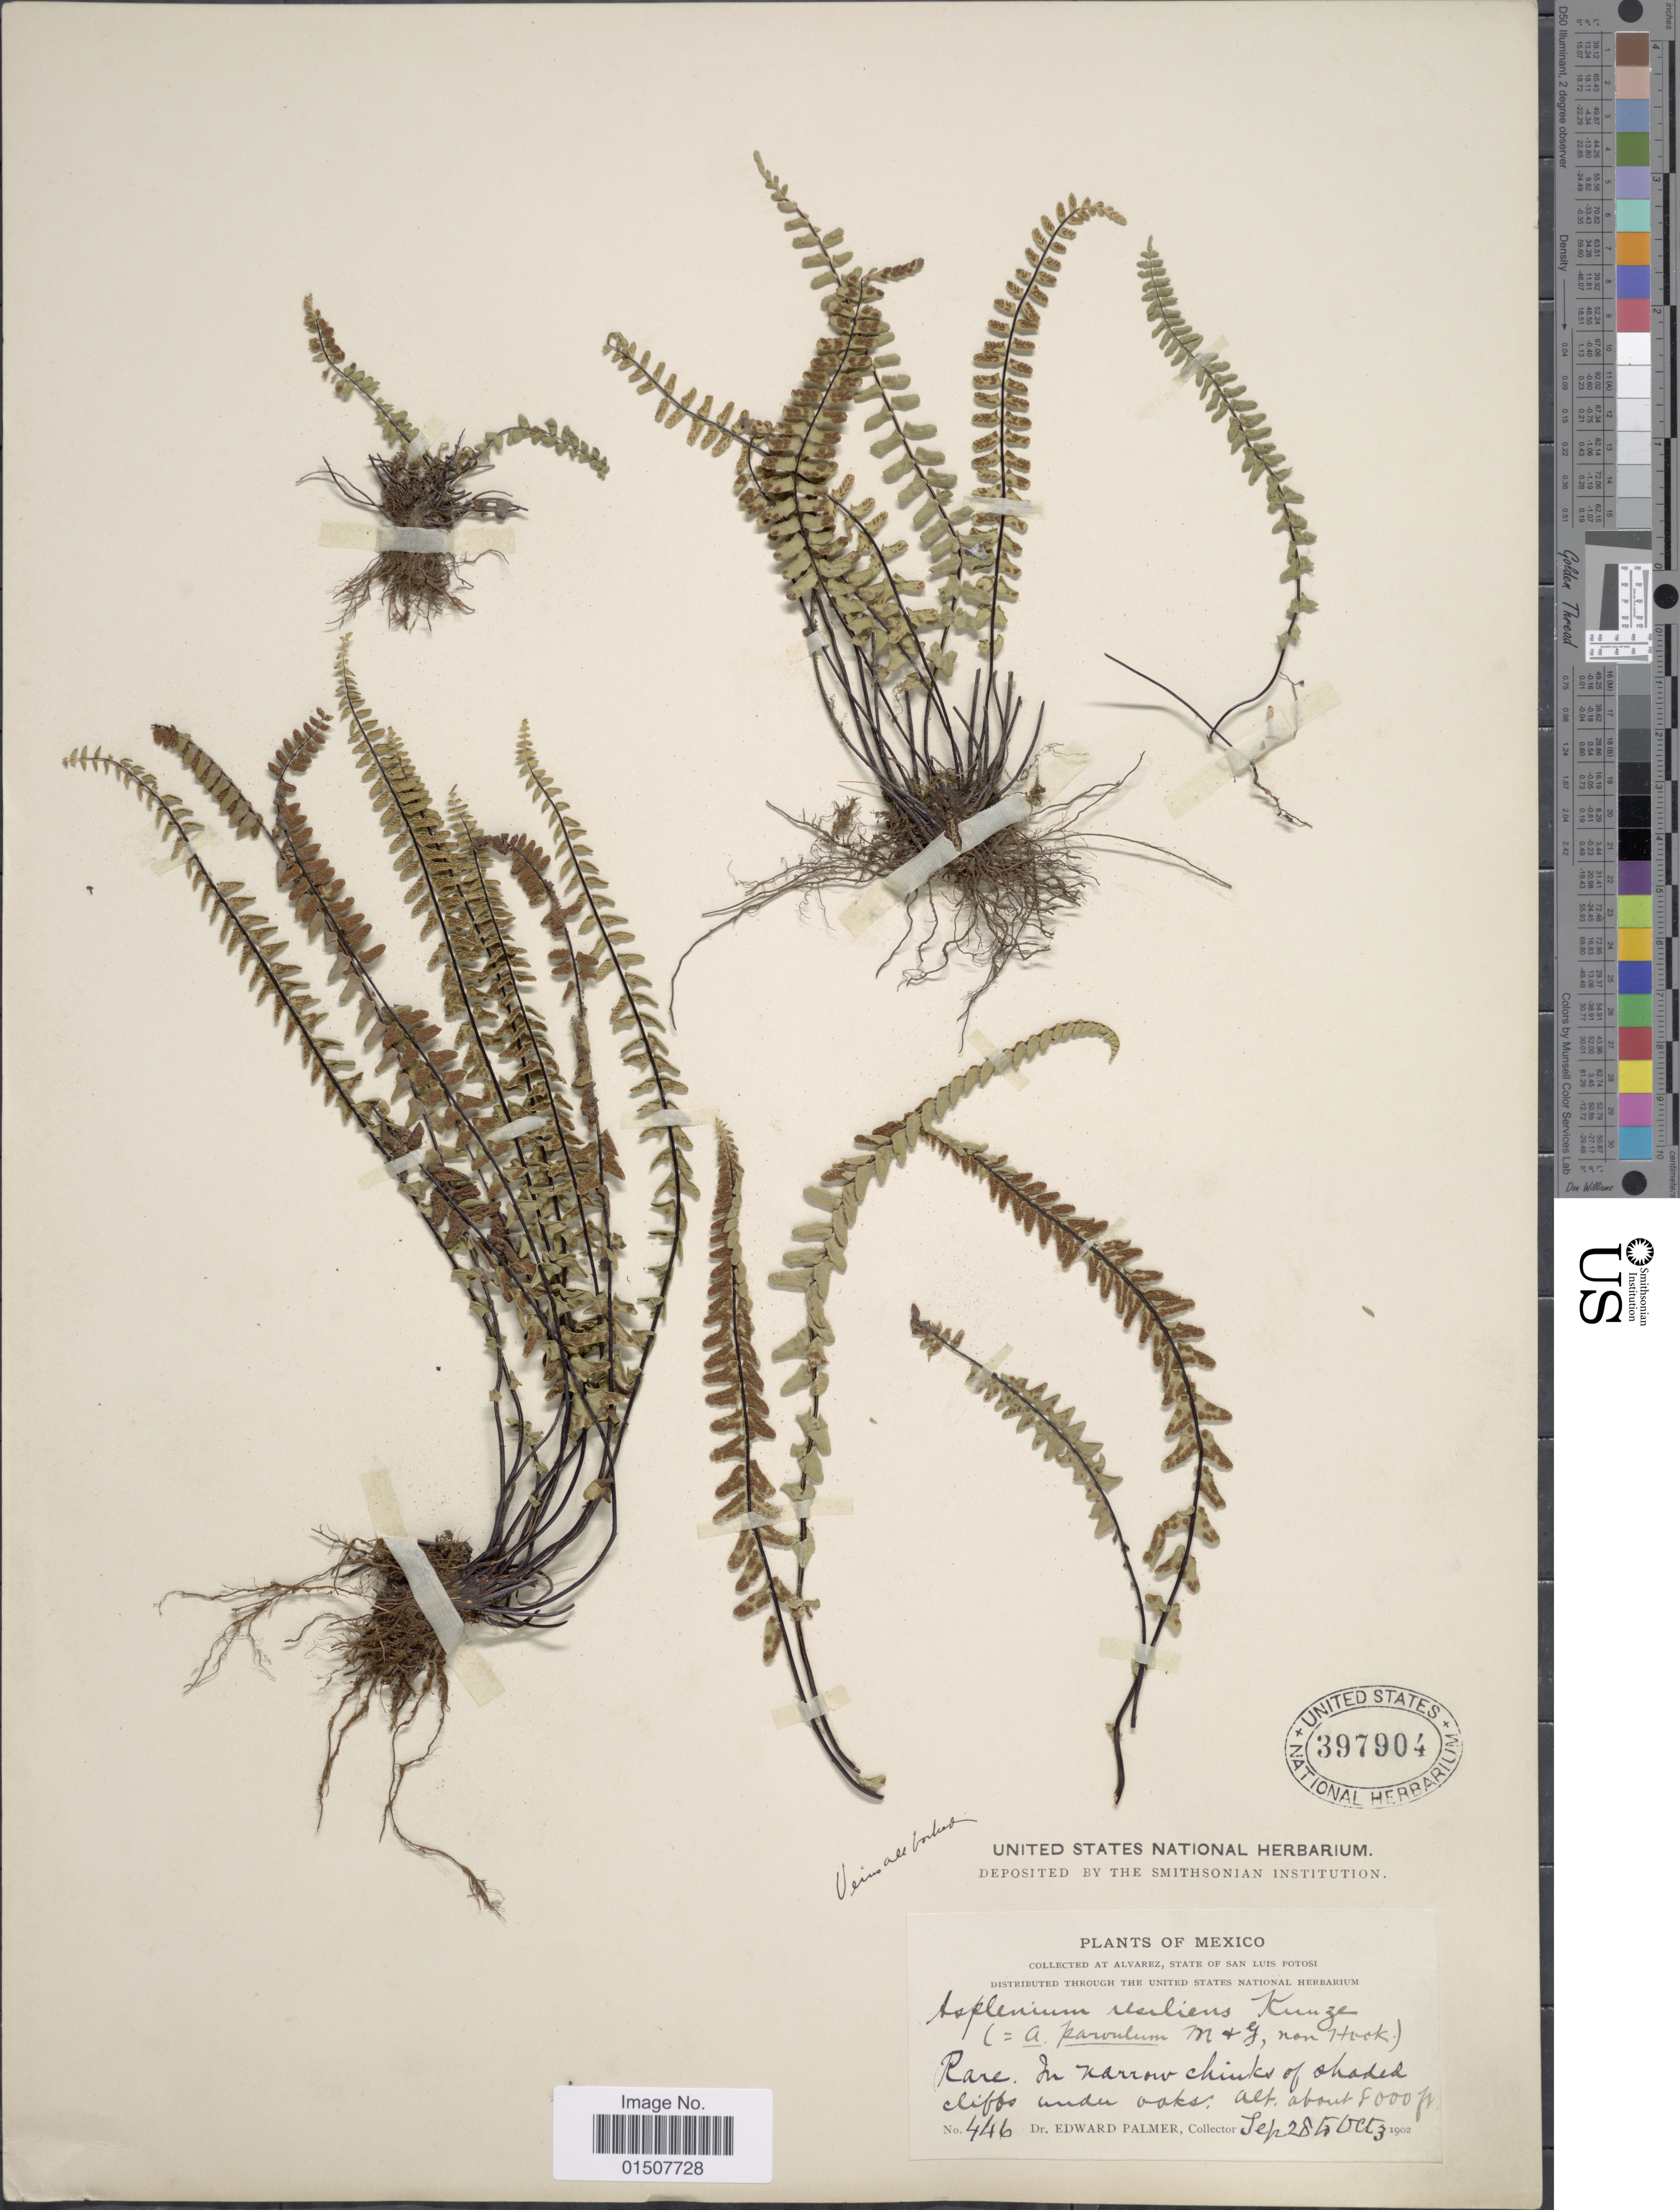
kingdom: Plantae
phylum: Tracheophyta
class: Polypodiopsida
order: Polypodiales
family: Aspleniaceae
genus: Asplenium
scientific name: Asplenium resiliens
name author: Kunze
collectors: E. Palmer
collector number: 446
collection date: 1902-09-28/1902-10-03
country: Mexico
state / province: San Luis Potosí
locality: Alvarez, State of San Luis Potosi.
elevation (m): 2438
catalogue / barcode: US 397904